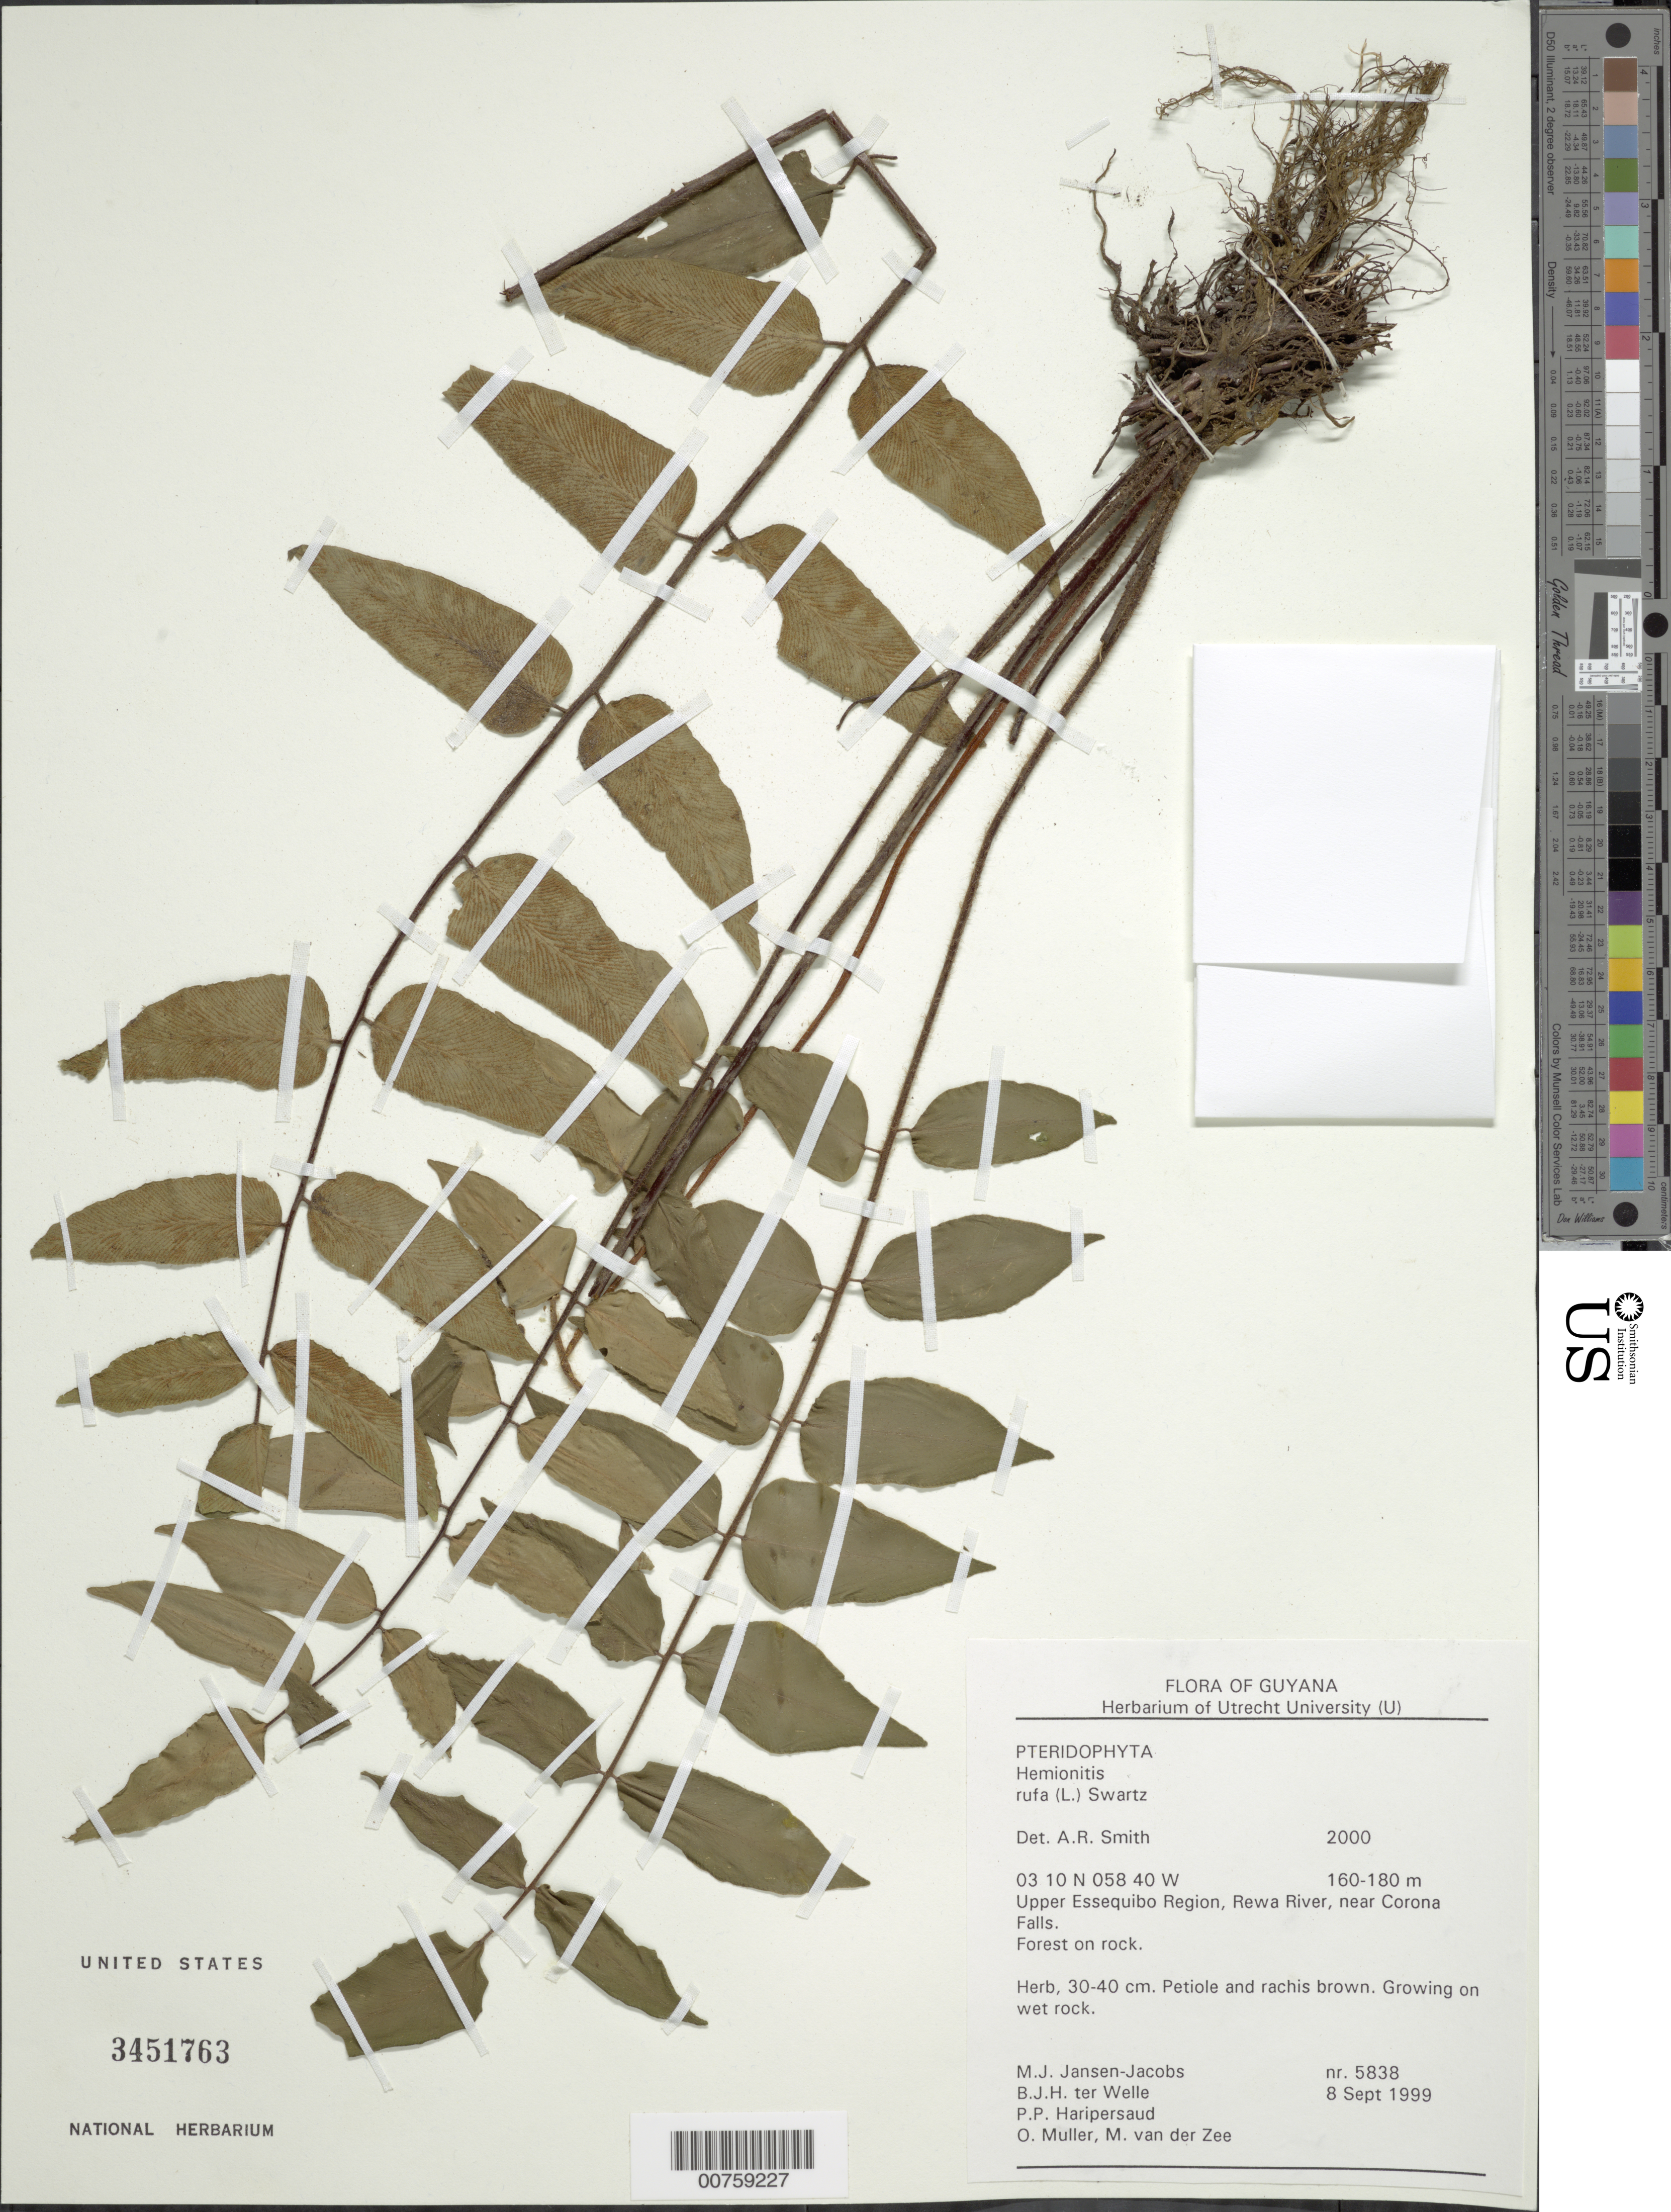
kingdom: Plantae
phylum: Tracheophyta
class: Polypodiopsida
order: Polypodiales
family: Pteridaceae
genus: Hemionitis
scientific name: Hemionitis rufa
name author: (L.) Sw.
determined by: Smith, Alan R., (UC)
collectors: M. J. Jansen-Jacobs, B. Welle, P. Haripersaud, O. Muller & M. van der Zee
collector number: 5838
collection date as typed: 8-Sep-99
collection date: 1999-09-08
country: Guyana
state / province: U. Takutu-U. Essequibo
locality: Rewa River, near Corona Falls, Upper Essequibo Region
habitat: Forest on loamy sand; growing on wet rock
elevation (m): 160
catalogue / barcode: US 3451763